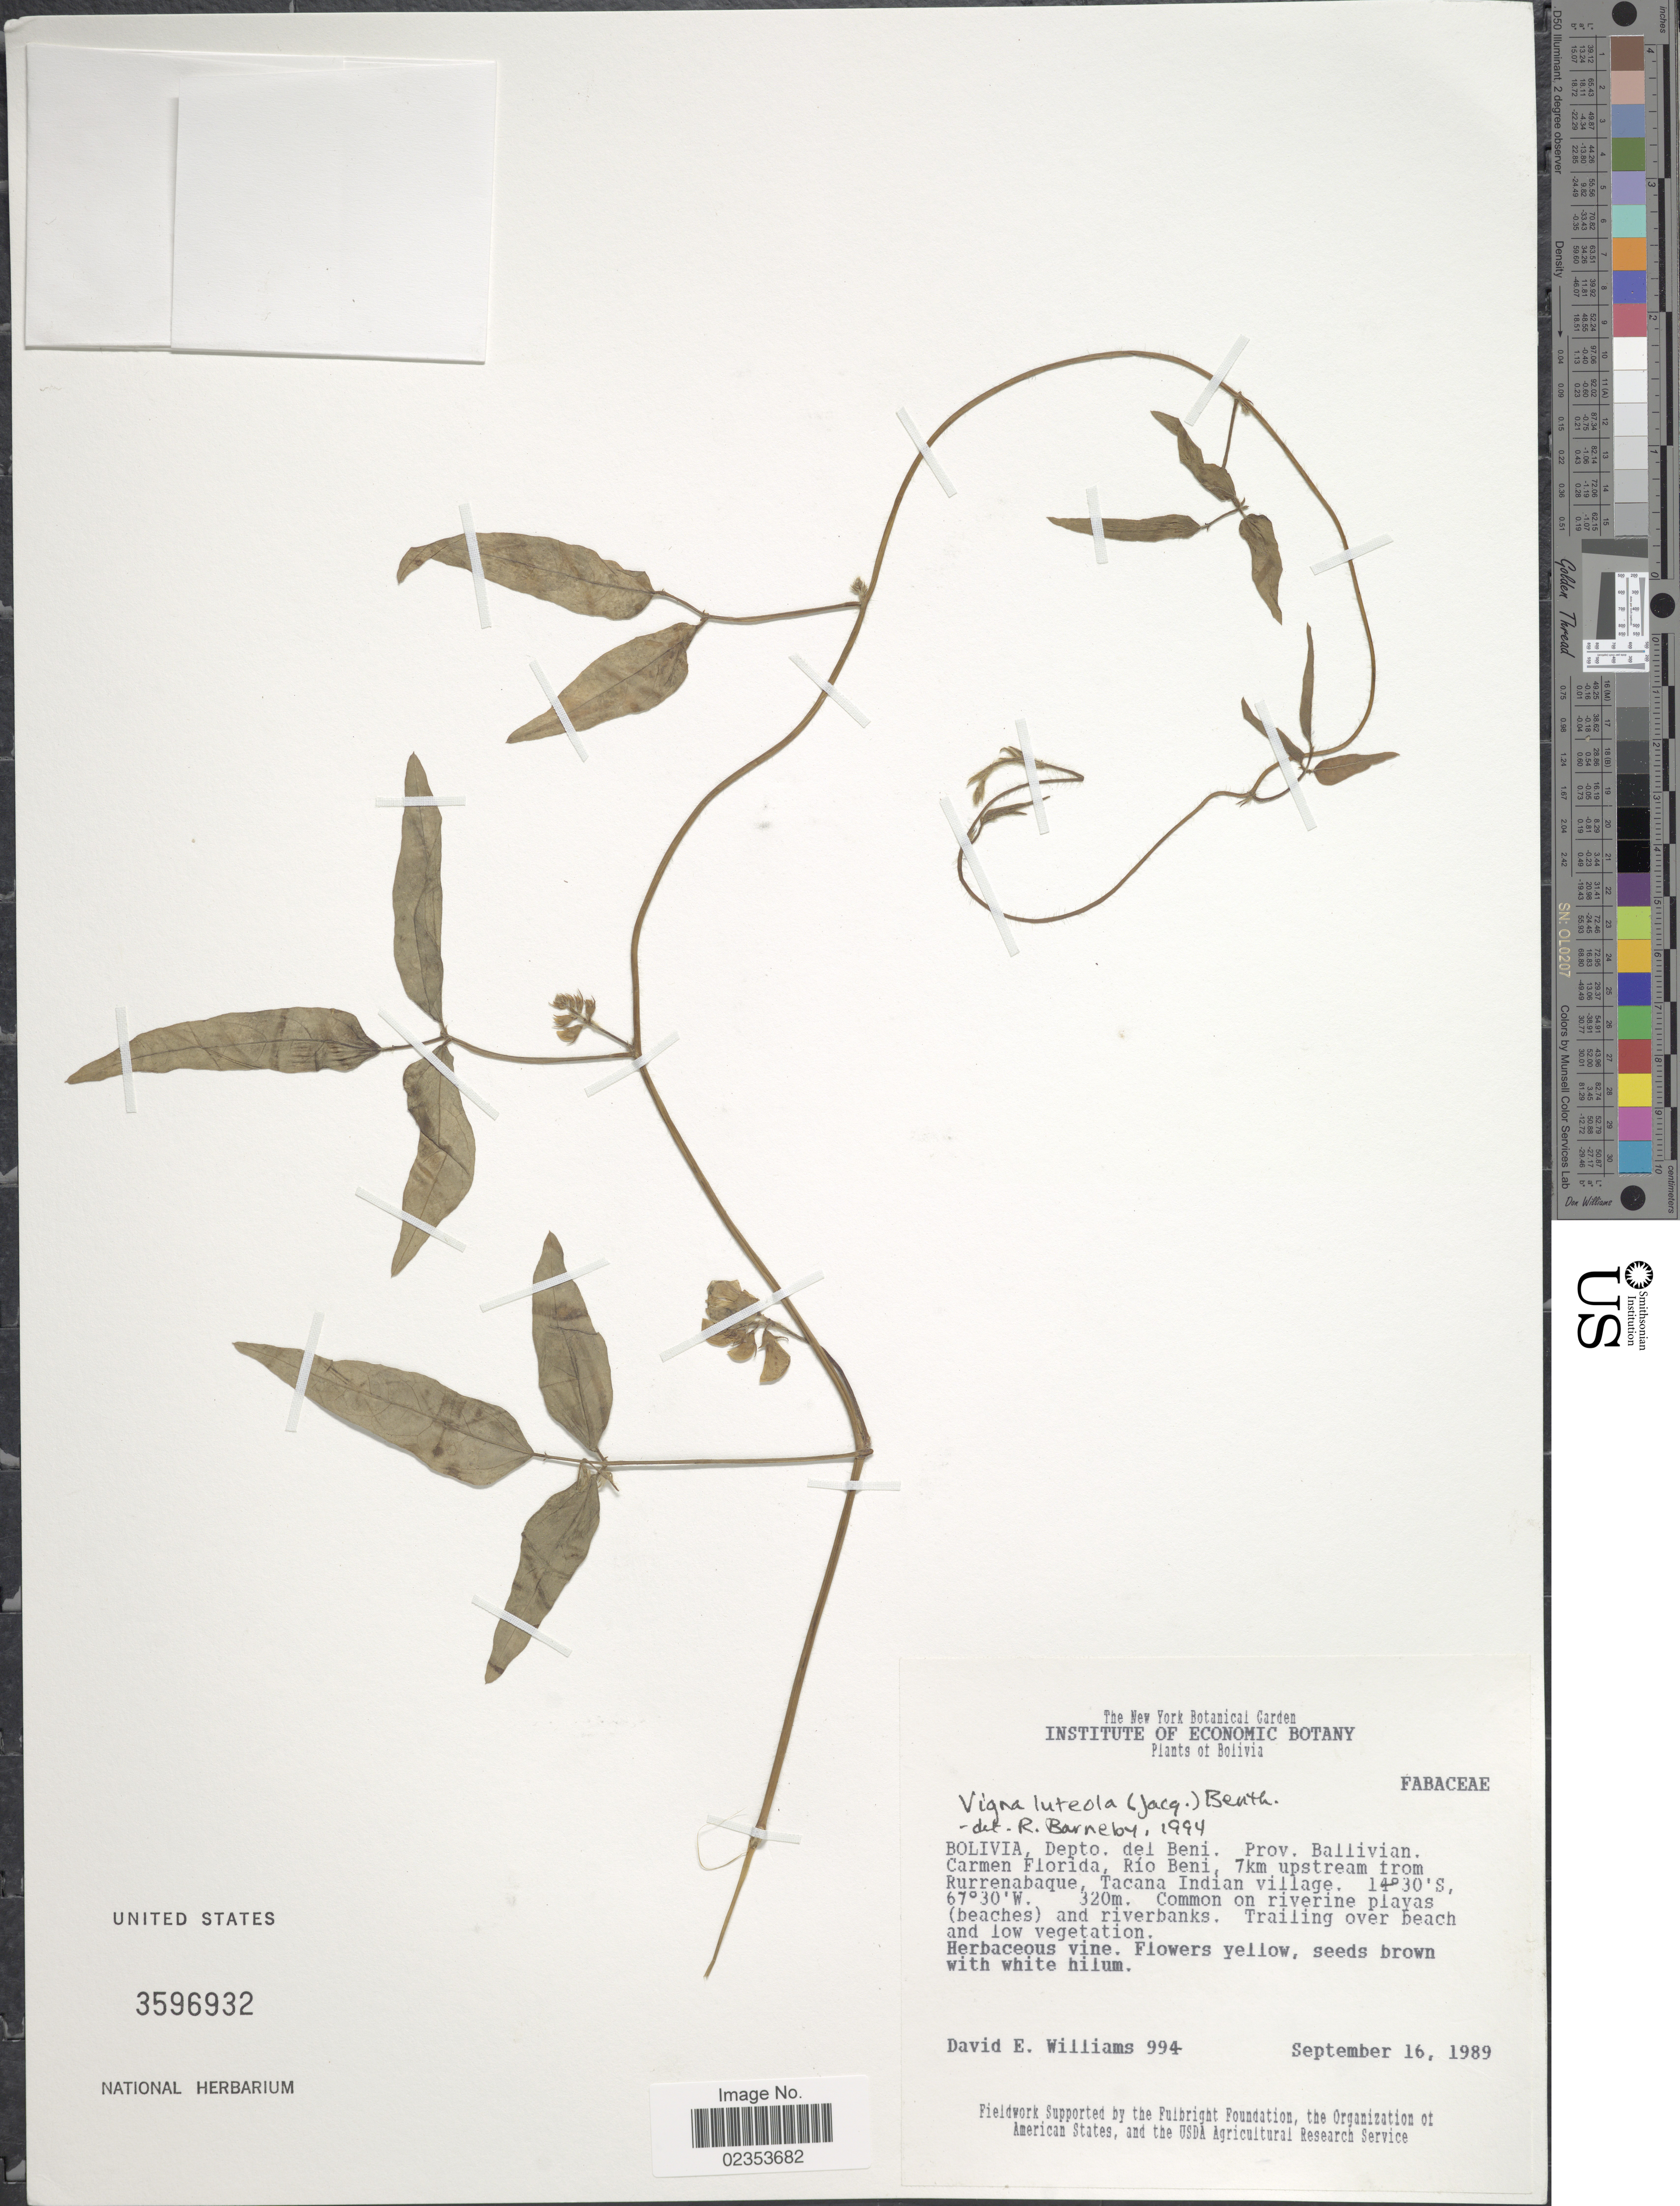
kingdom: Plantae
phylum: Tracheophyta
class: Magnoliopsida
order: Fabales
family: Fabaceae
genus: Vigna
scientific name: Vigna repens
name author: (L.) Kuntze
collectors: D. E. Williams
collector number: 994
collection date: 1989-09-16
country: Bolivia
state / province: Beni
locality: Depto. del Beni. Prov. Ballivian. Carmen Florida, Rio Beni, 7km upstream from Rurrenabaque, Tacana Indian Village.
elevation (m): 320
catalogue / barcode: US 3596932